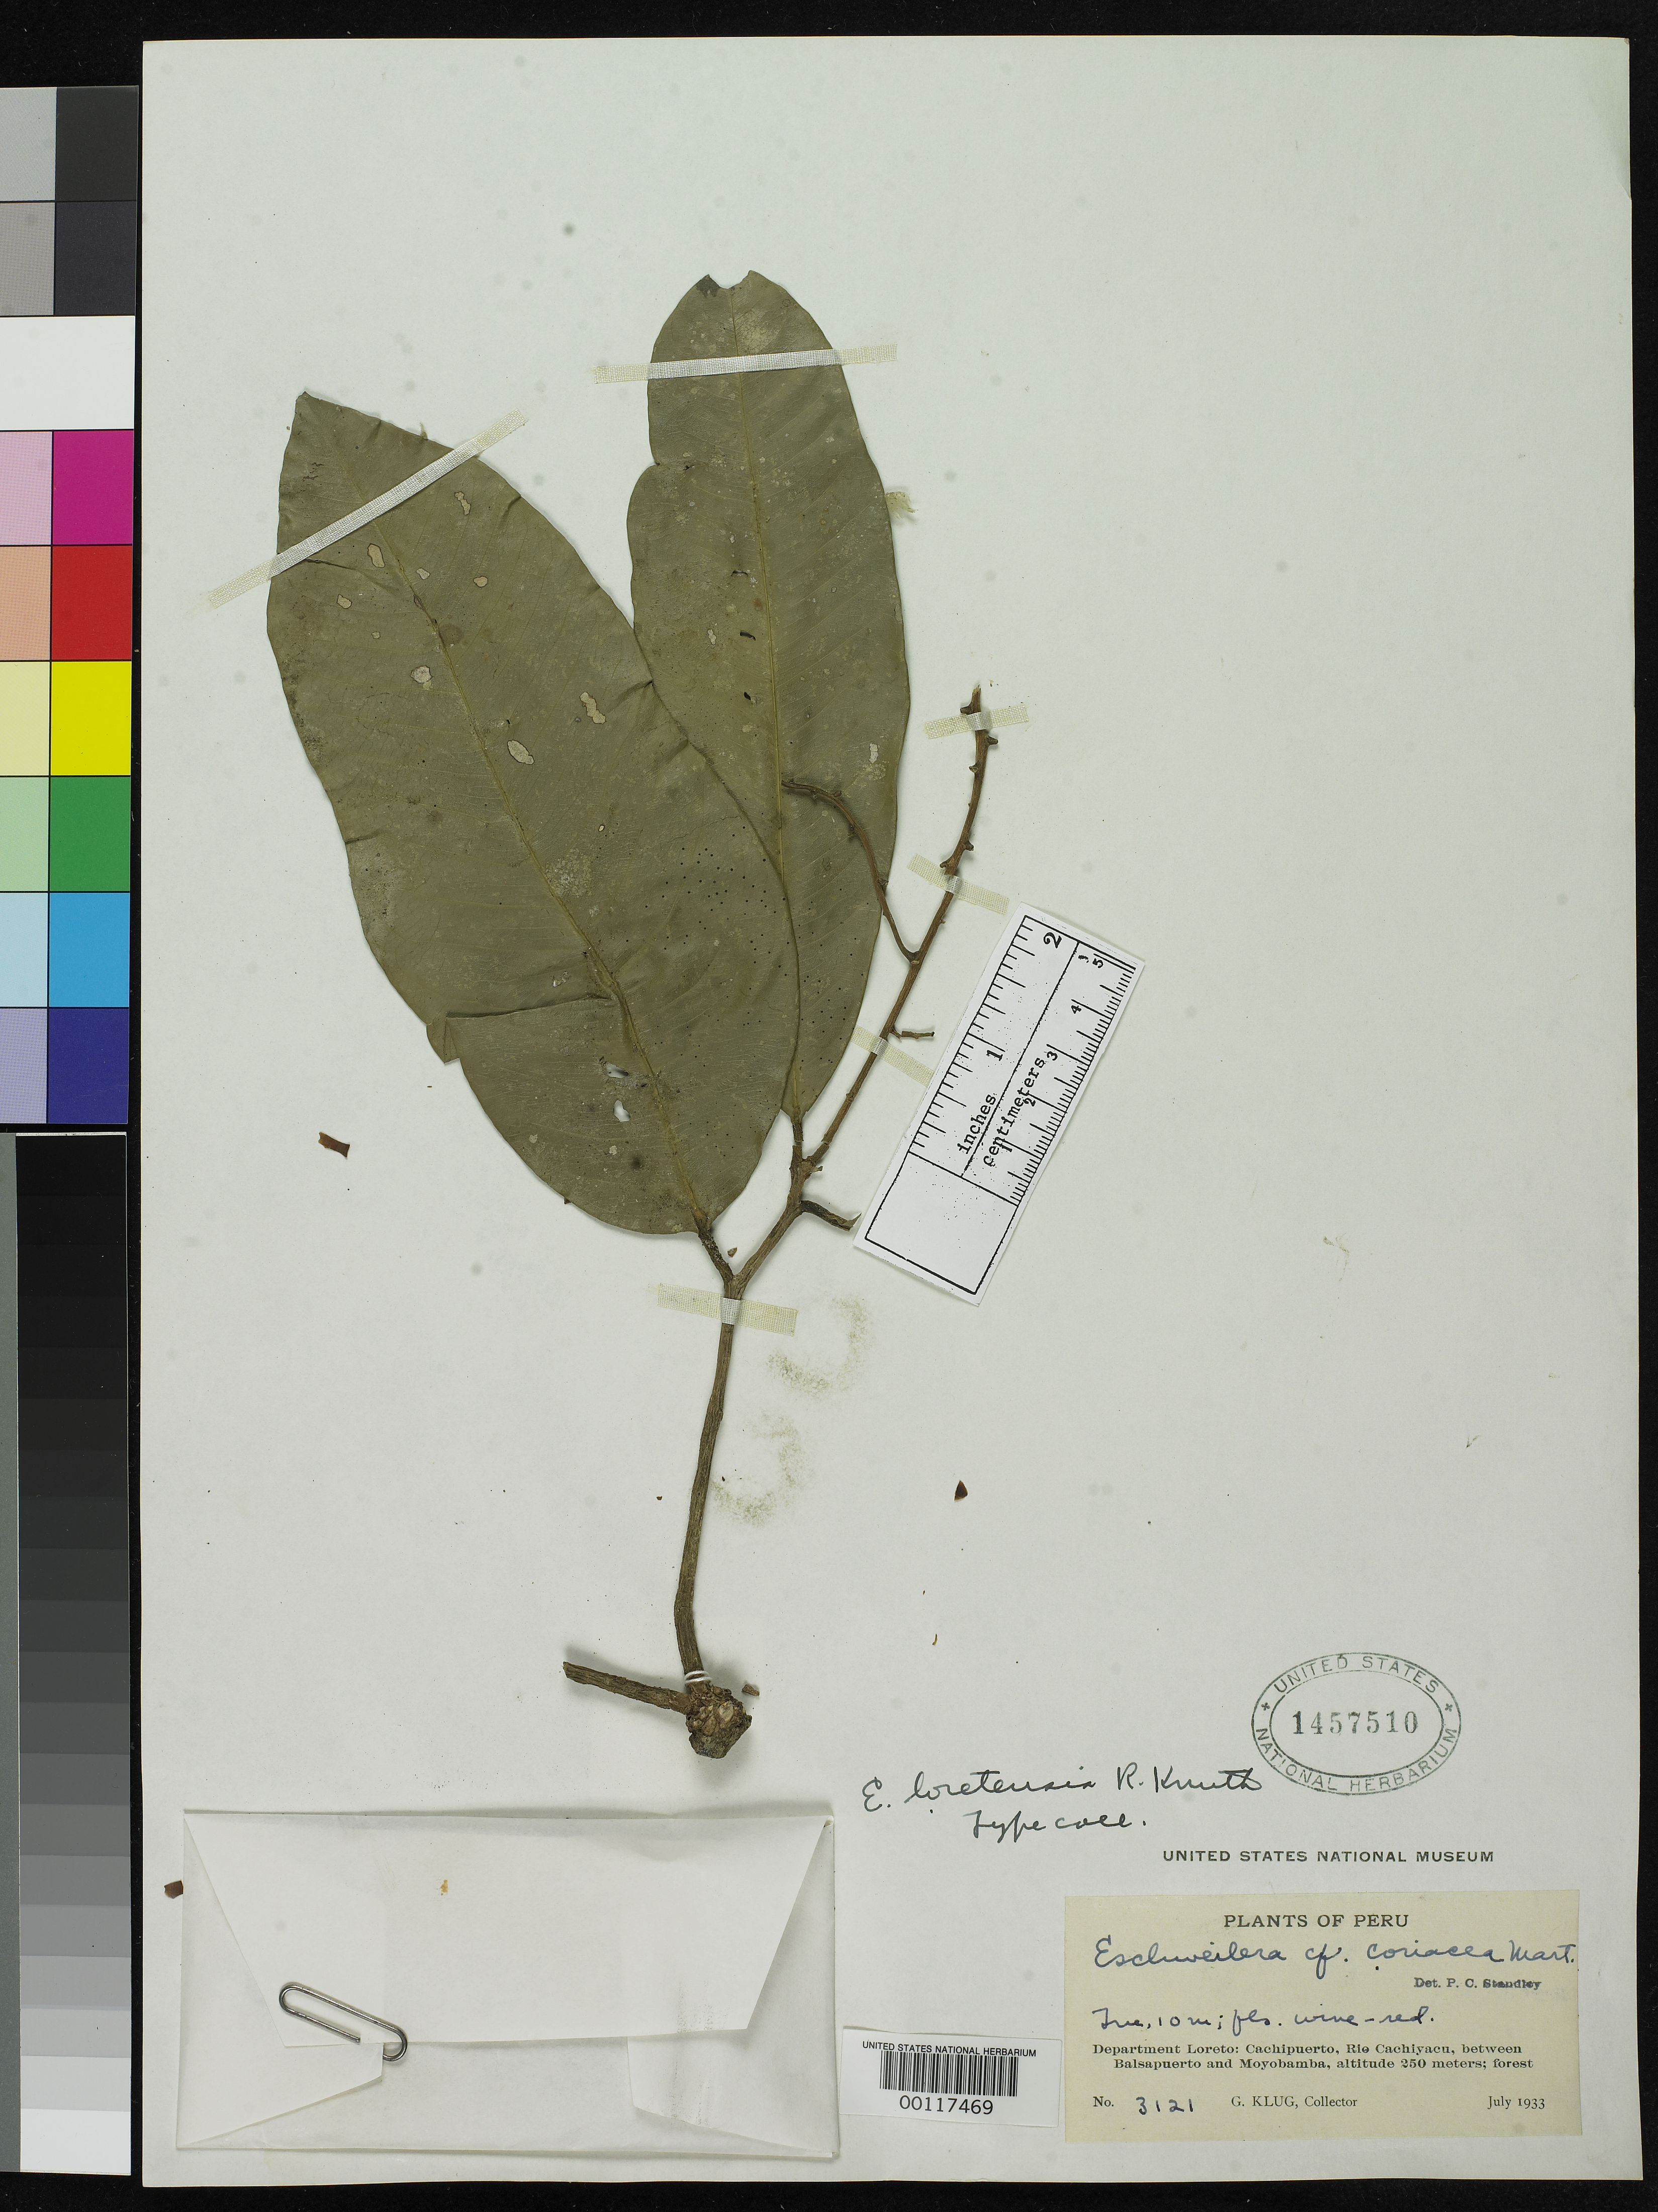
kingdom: Plantae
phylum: Tracheophyta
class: Magnoliopsida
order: Ericales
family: Lecythidaceae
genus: Eschweilera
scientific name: Eschweilera loretensis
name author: R. Knuth in Engl.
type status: Isotype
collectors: G. Klug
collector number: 3121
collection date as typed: Jul 1933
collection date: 1933-07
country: Peru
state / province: Loreto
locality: Cachipuerto, Rio Cachiyacu, between Balsapuerto and Moyobamba.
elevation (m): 250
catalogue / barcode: US 1457510